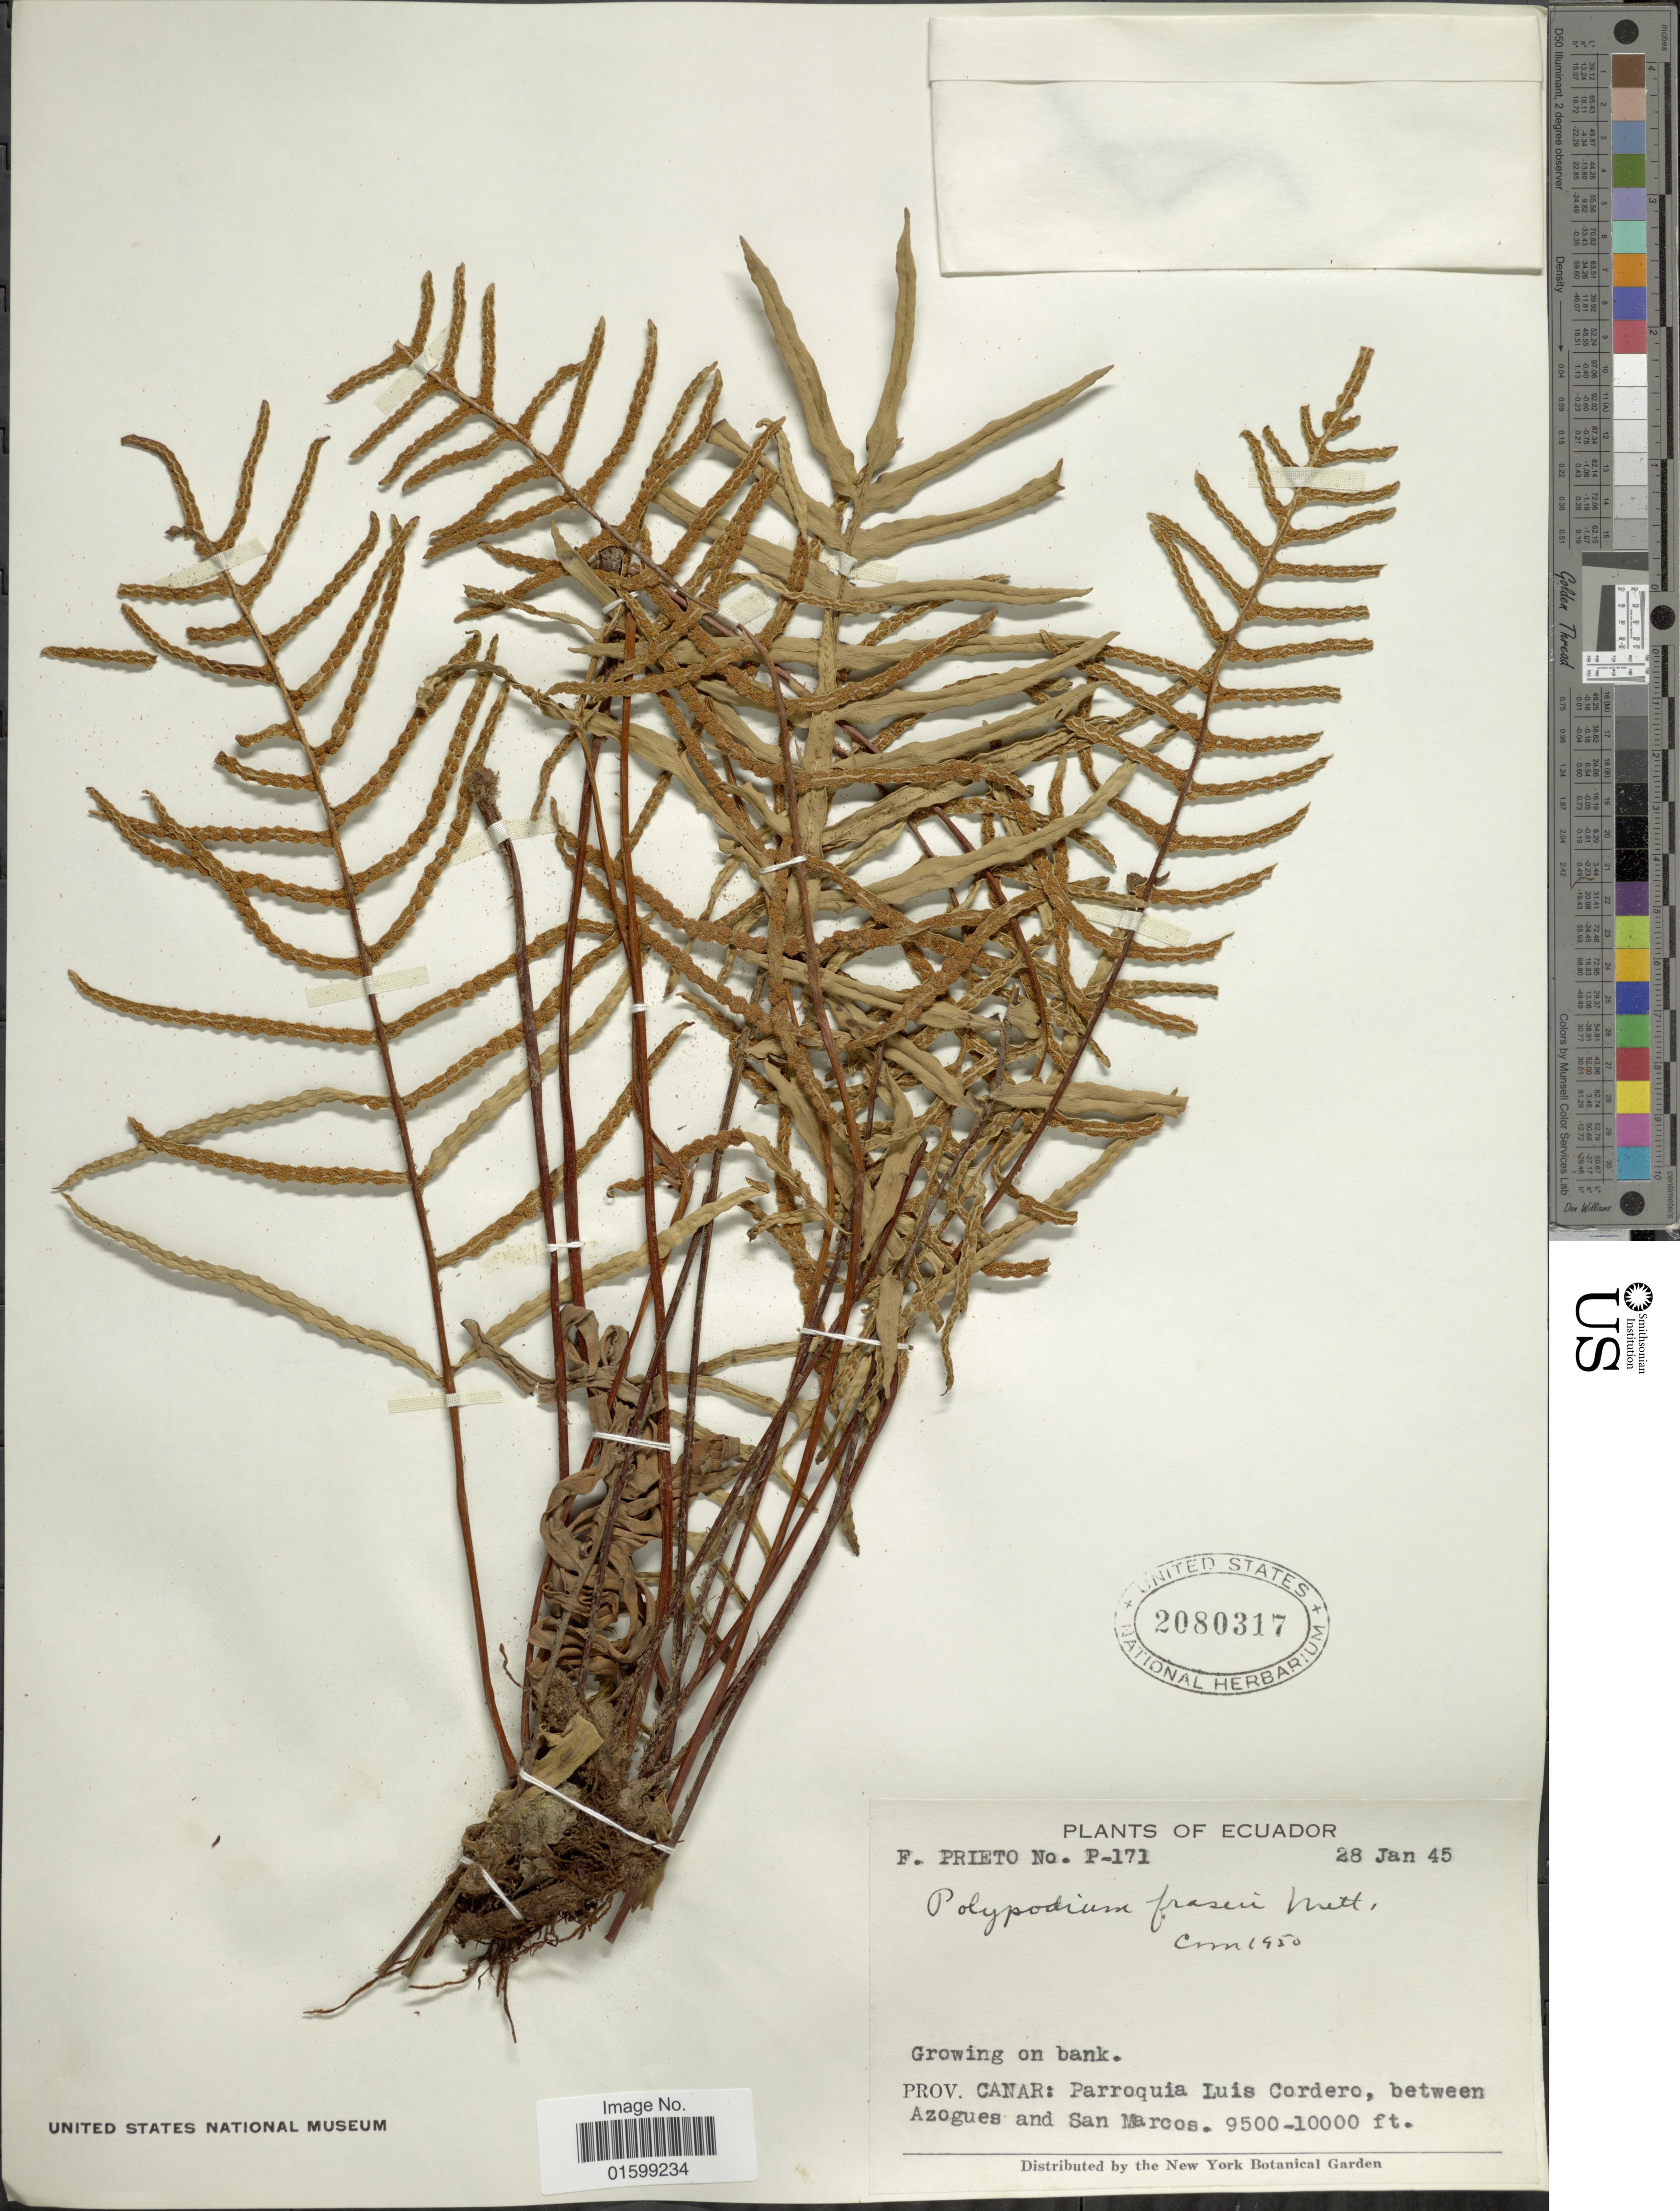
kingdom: Plantae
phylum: Tracheophyta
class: Polypodiopsida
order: Polypodiales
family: Polypodiaceae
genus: Pleopeltis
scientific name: Pleopeltis fraseri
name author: (Kuhn) A.R. Sm.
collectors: F. Prieto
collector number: P-171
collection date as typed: Transcribed d/m/y: 28/1/45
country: Ecuador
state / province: Cañar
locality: Parroquia Luis Cordero, between Azogues and San Marcos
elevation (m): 2896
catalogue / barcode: US 2080317